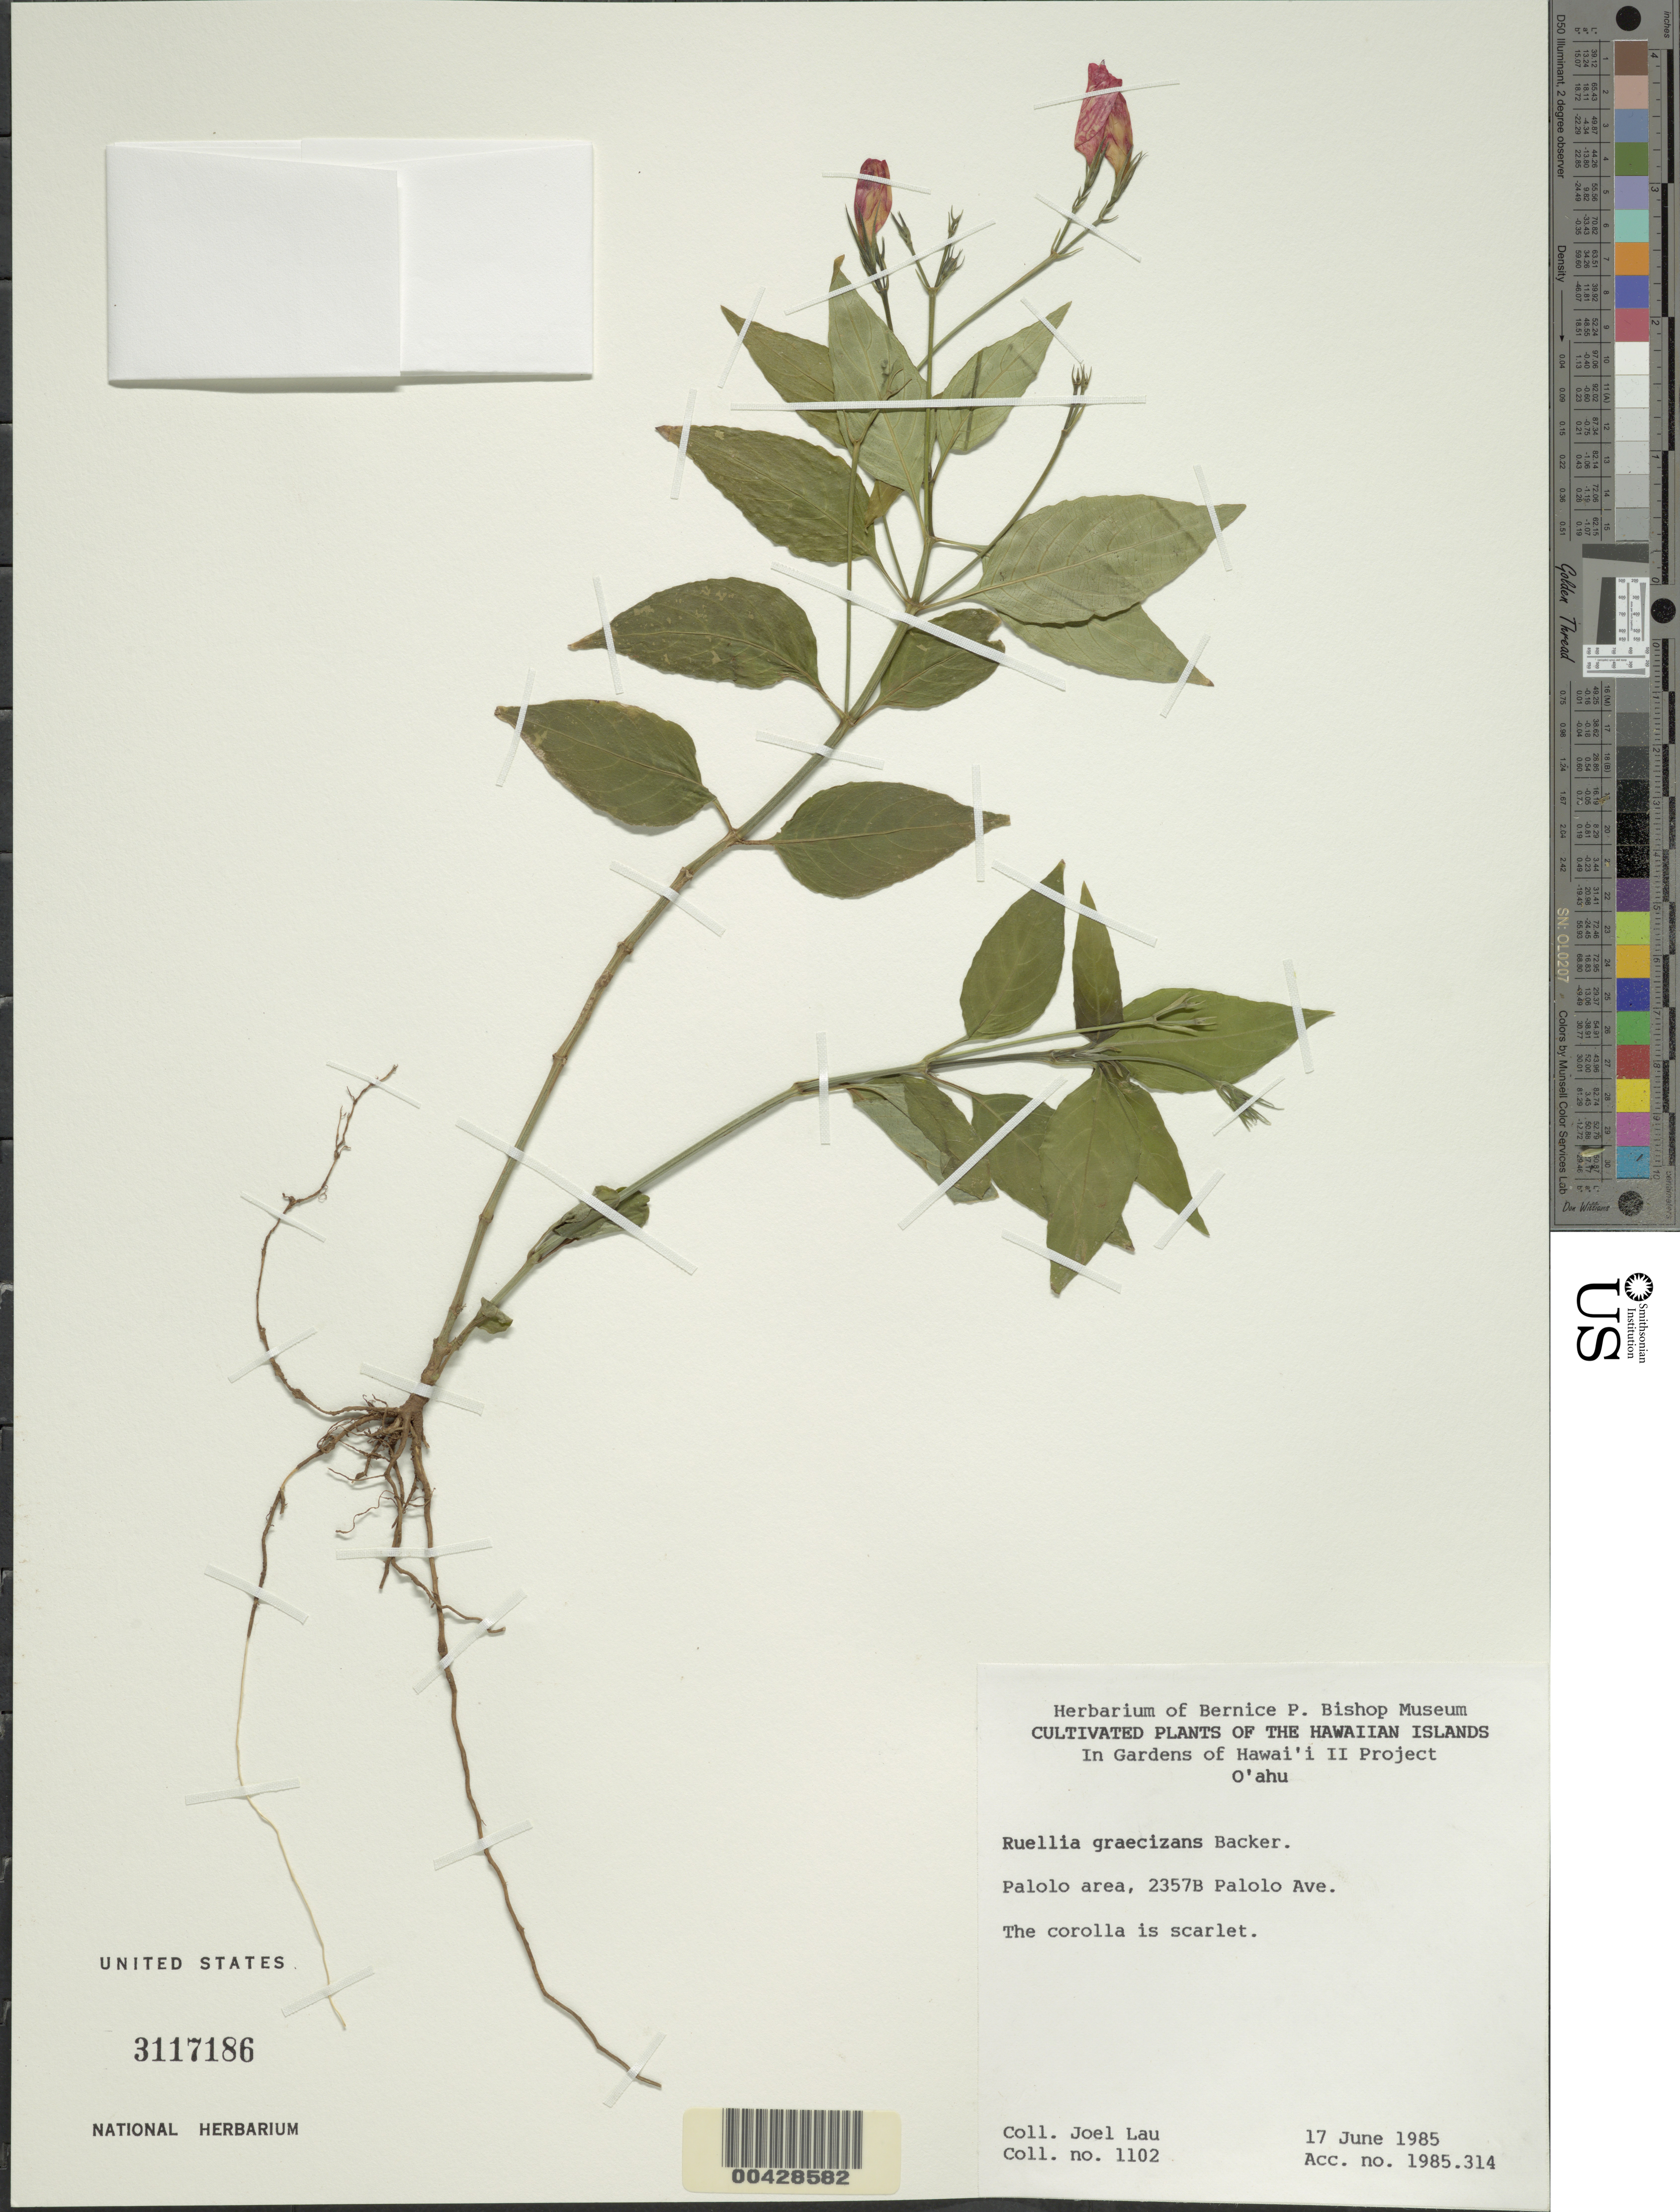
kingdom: Plantae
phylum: Tracheophyta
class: Magnoliopsida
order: Lamiales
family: Acanthaceae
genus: Ruellia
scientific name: Ruellia brevifolia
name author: (Pohl) C. Ezcurra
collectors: J. Lau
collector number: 1102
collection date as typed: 17 Jun 1985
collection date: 1985-06-17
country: United States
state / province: Hawaii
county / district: Honolulu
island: Oahu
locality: Palolo area, 2357B Palolo Ave.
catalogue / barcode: US 3117186